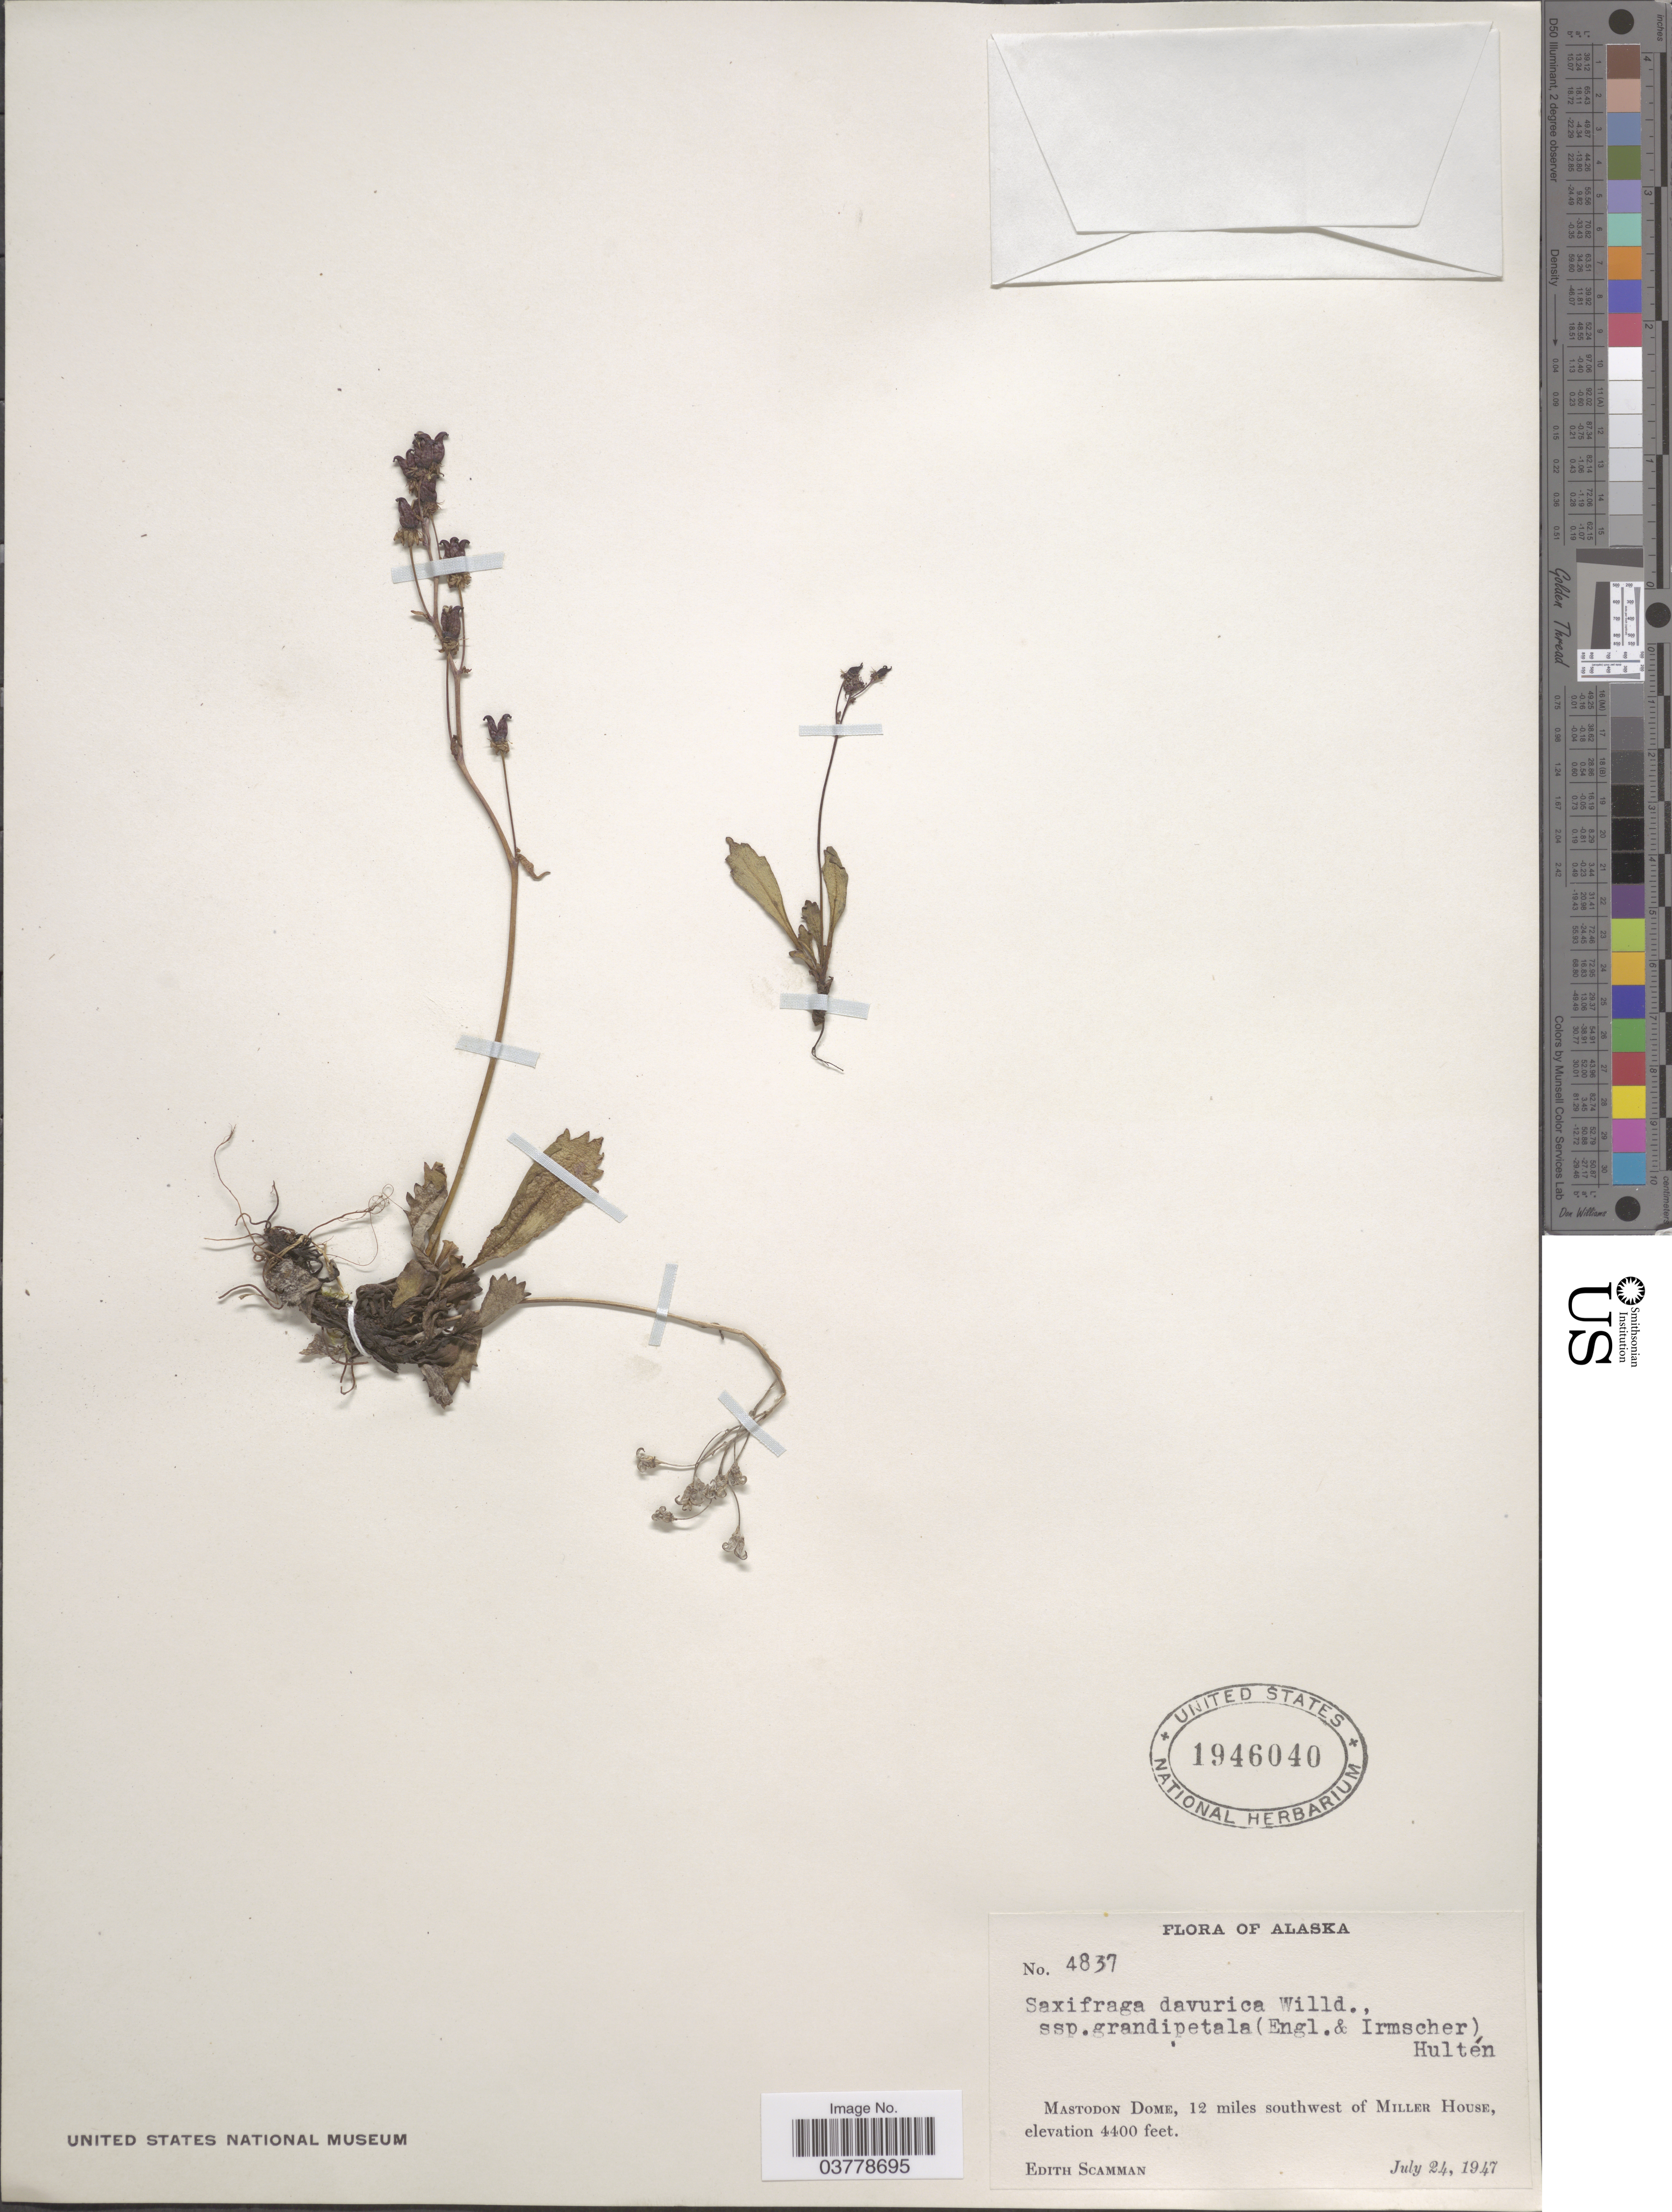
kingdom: Plantae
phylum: Tracheophyta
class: Magnoliopsida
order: Saxifragales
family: Saxifragaceae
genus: Micranthes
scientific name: Micranthes calycina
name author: (Sternb.) Gornall & H. Ohba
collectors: E. Scamman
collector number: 4837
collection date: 1947-07-24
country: United States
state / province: Alaska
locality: Mastodon Dome, 12 miles southwest of Miller House.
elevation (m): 1341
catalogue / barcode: US 1946040